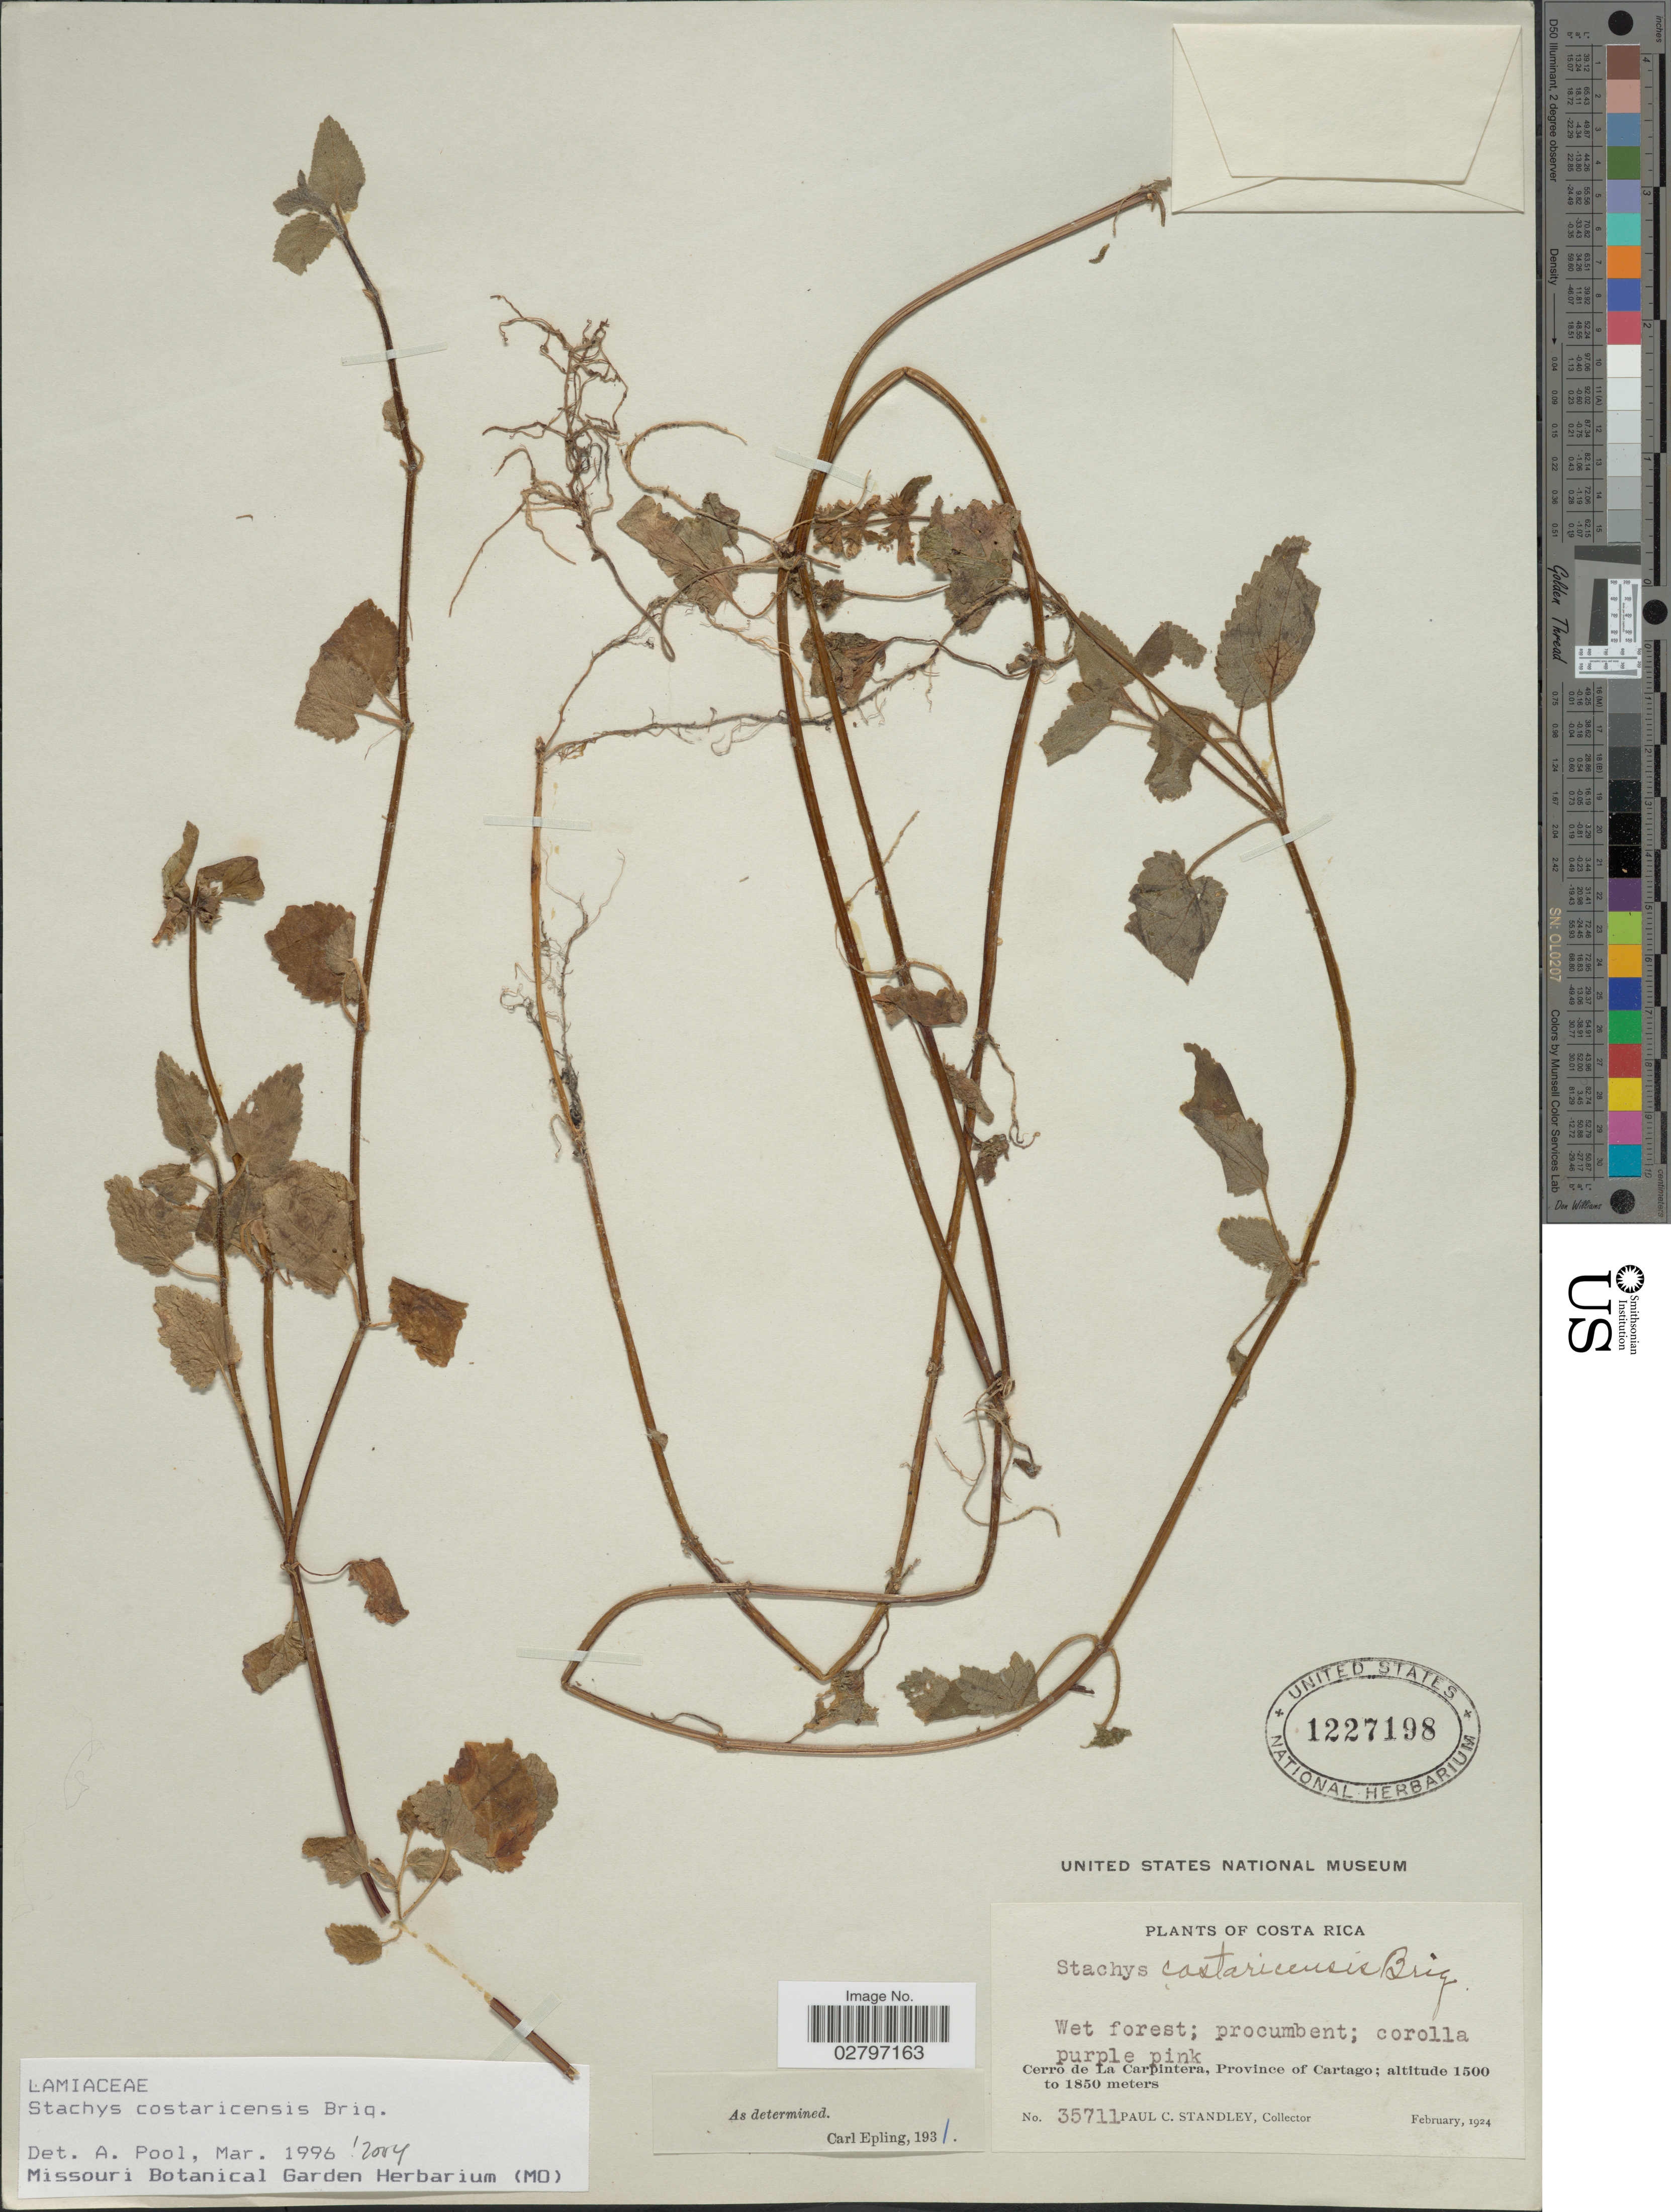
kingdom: Plantae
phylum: Tracheophyta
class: Magnoliopsida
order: Lamiales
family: Lamiaceae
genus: Stachys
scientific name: Stachys costaricensis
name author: Briq.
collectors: P. C. Standley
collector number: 35711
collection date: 1924-02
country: Costa Rica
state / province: Cartago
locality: Cerro de la Carpintera, Province of Cartago.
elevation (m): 1500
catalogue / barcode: US 1227198